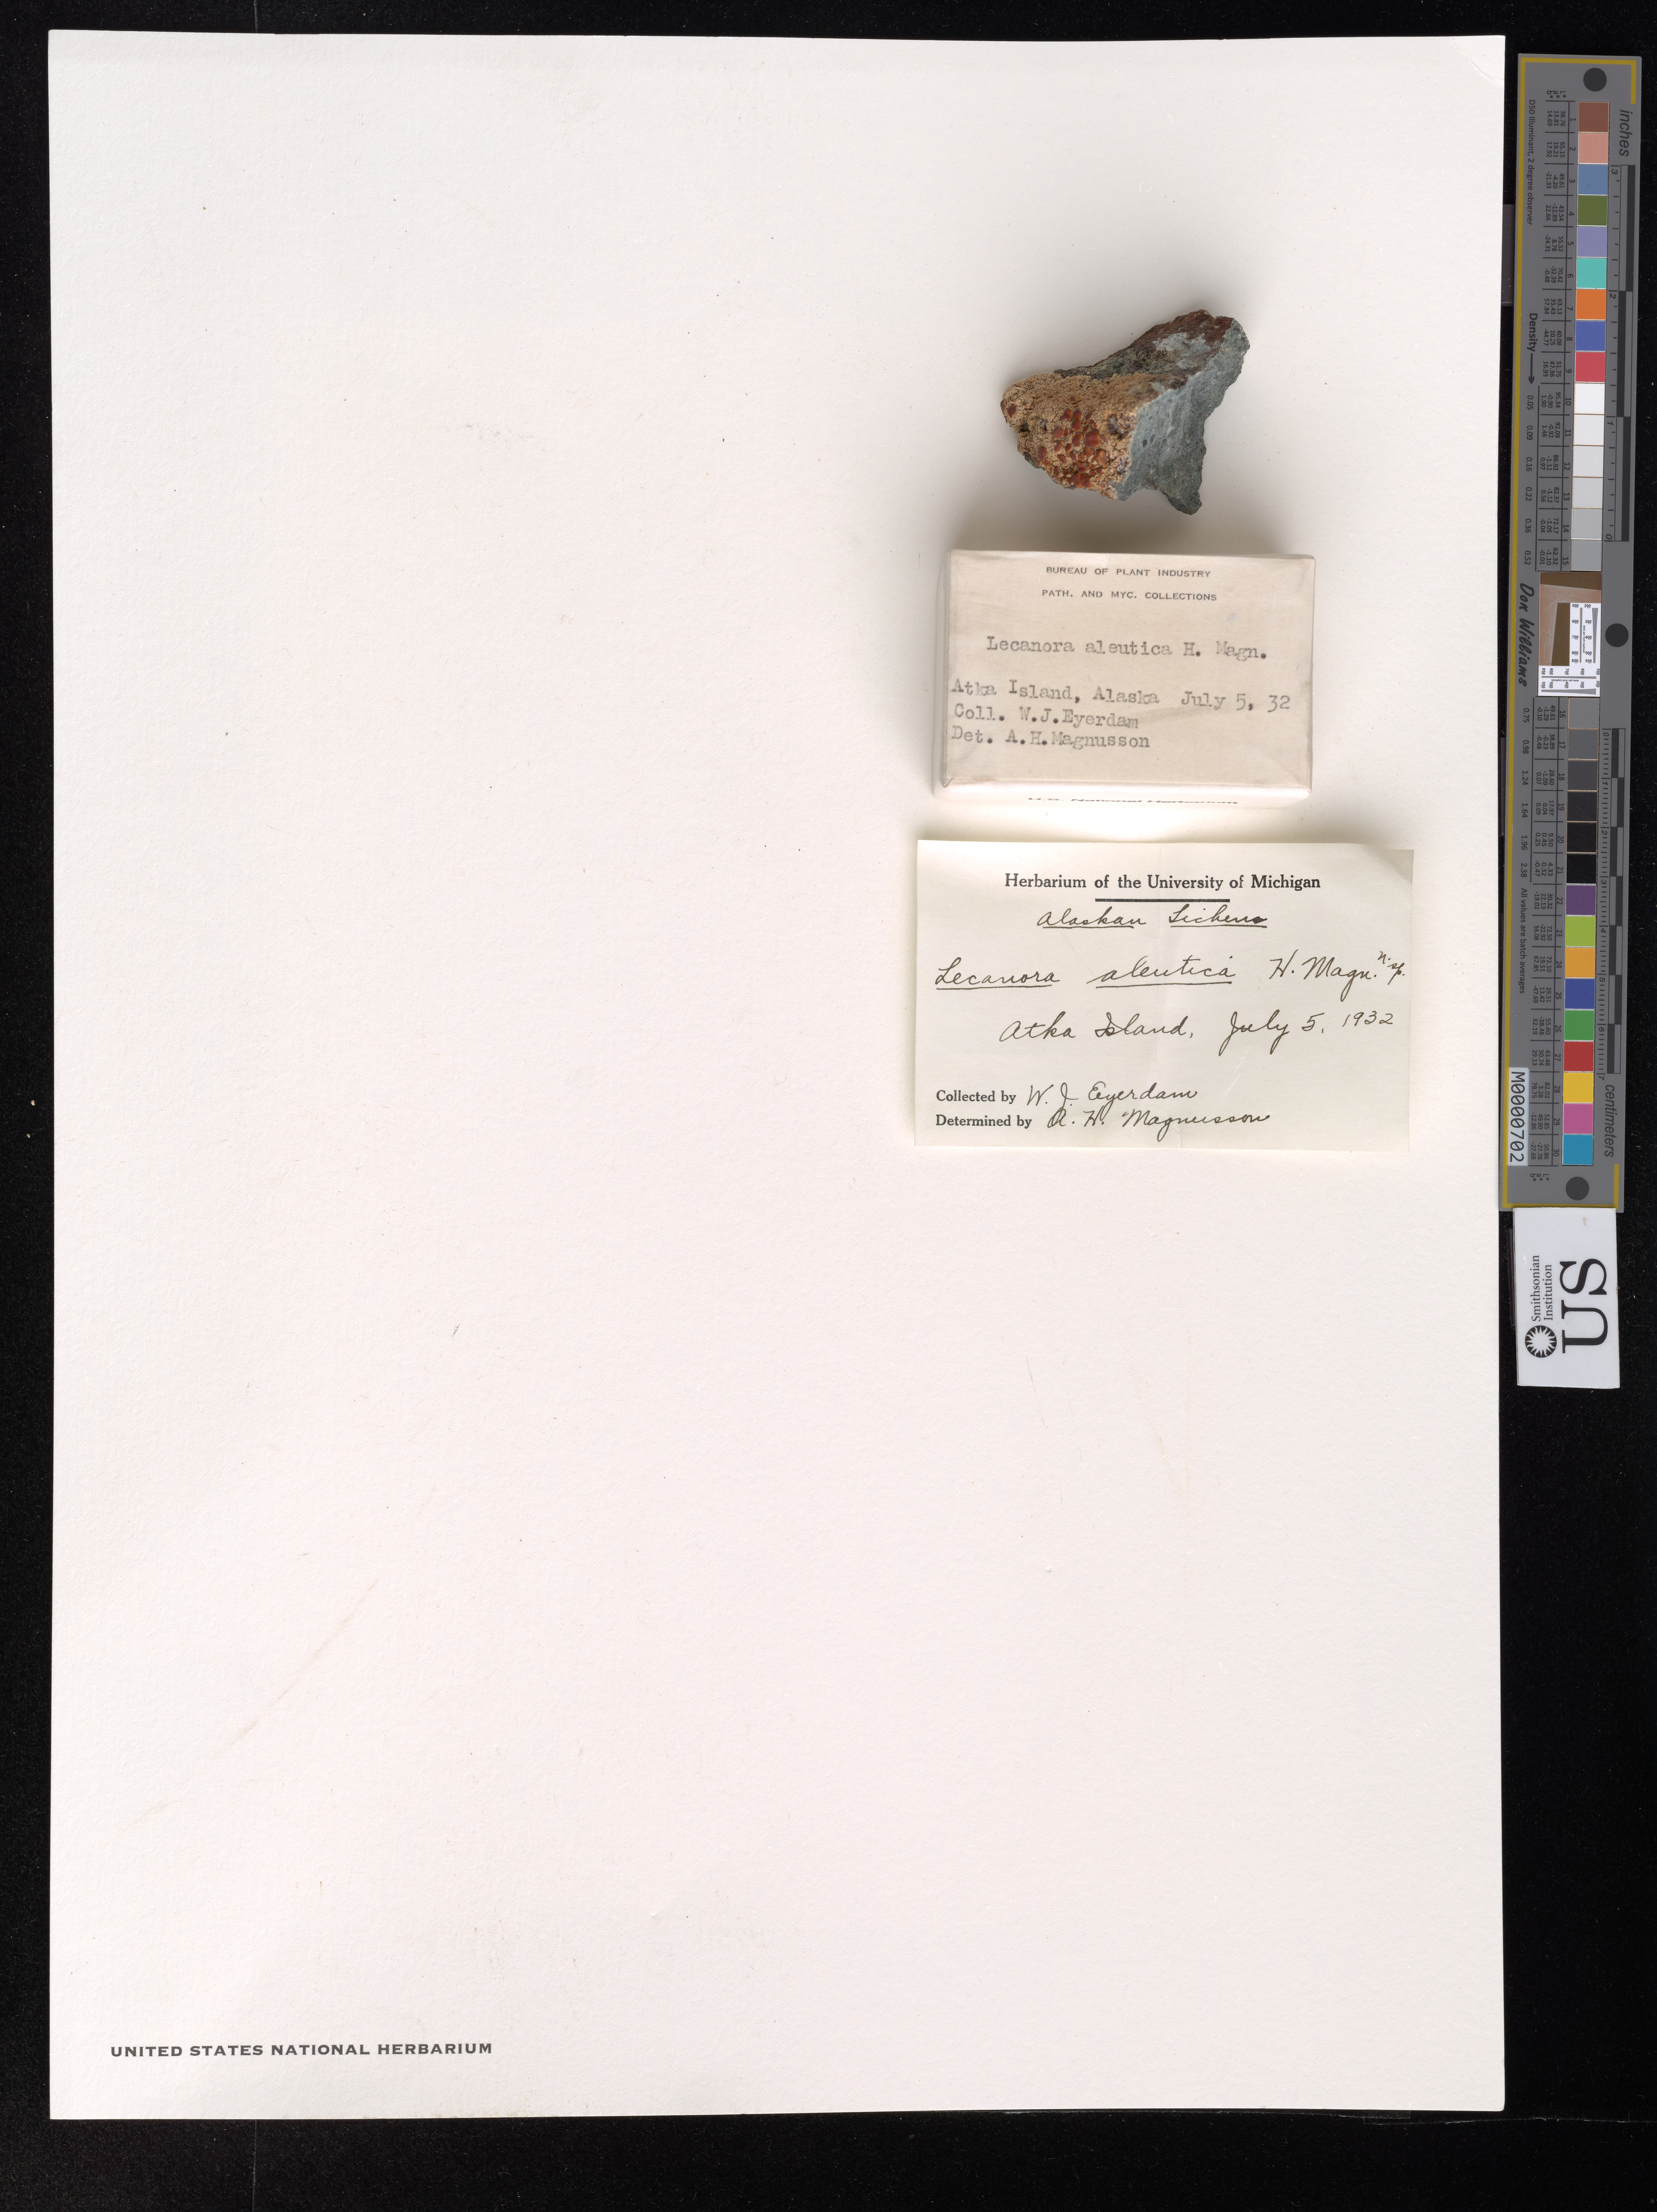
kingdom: Fungi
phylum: Ascomycota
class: Lecanoromycetes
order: Lecanorales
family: Lecanoraceae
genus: Lecanora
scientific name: Lecanora aleutica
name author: H. Magn.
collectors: W. J. Eyerdam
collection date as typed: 05 Jul 1932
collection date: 1932-07-05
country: United States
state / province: Alaska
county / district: Aleutian Islands Division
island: Atka Island